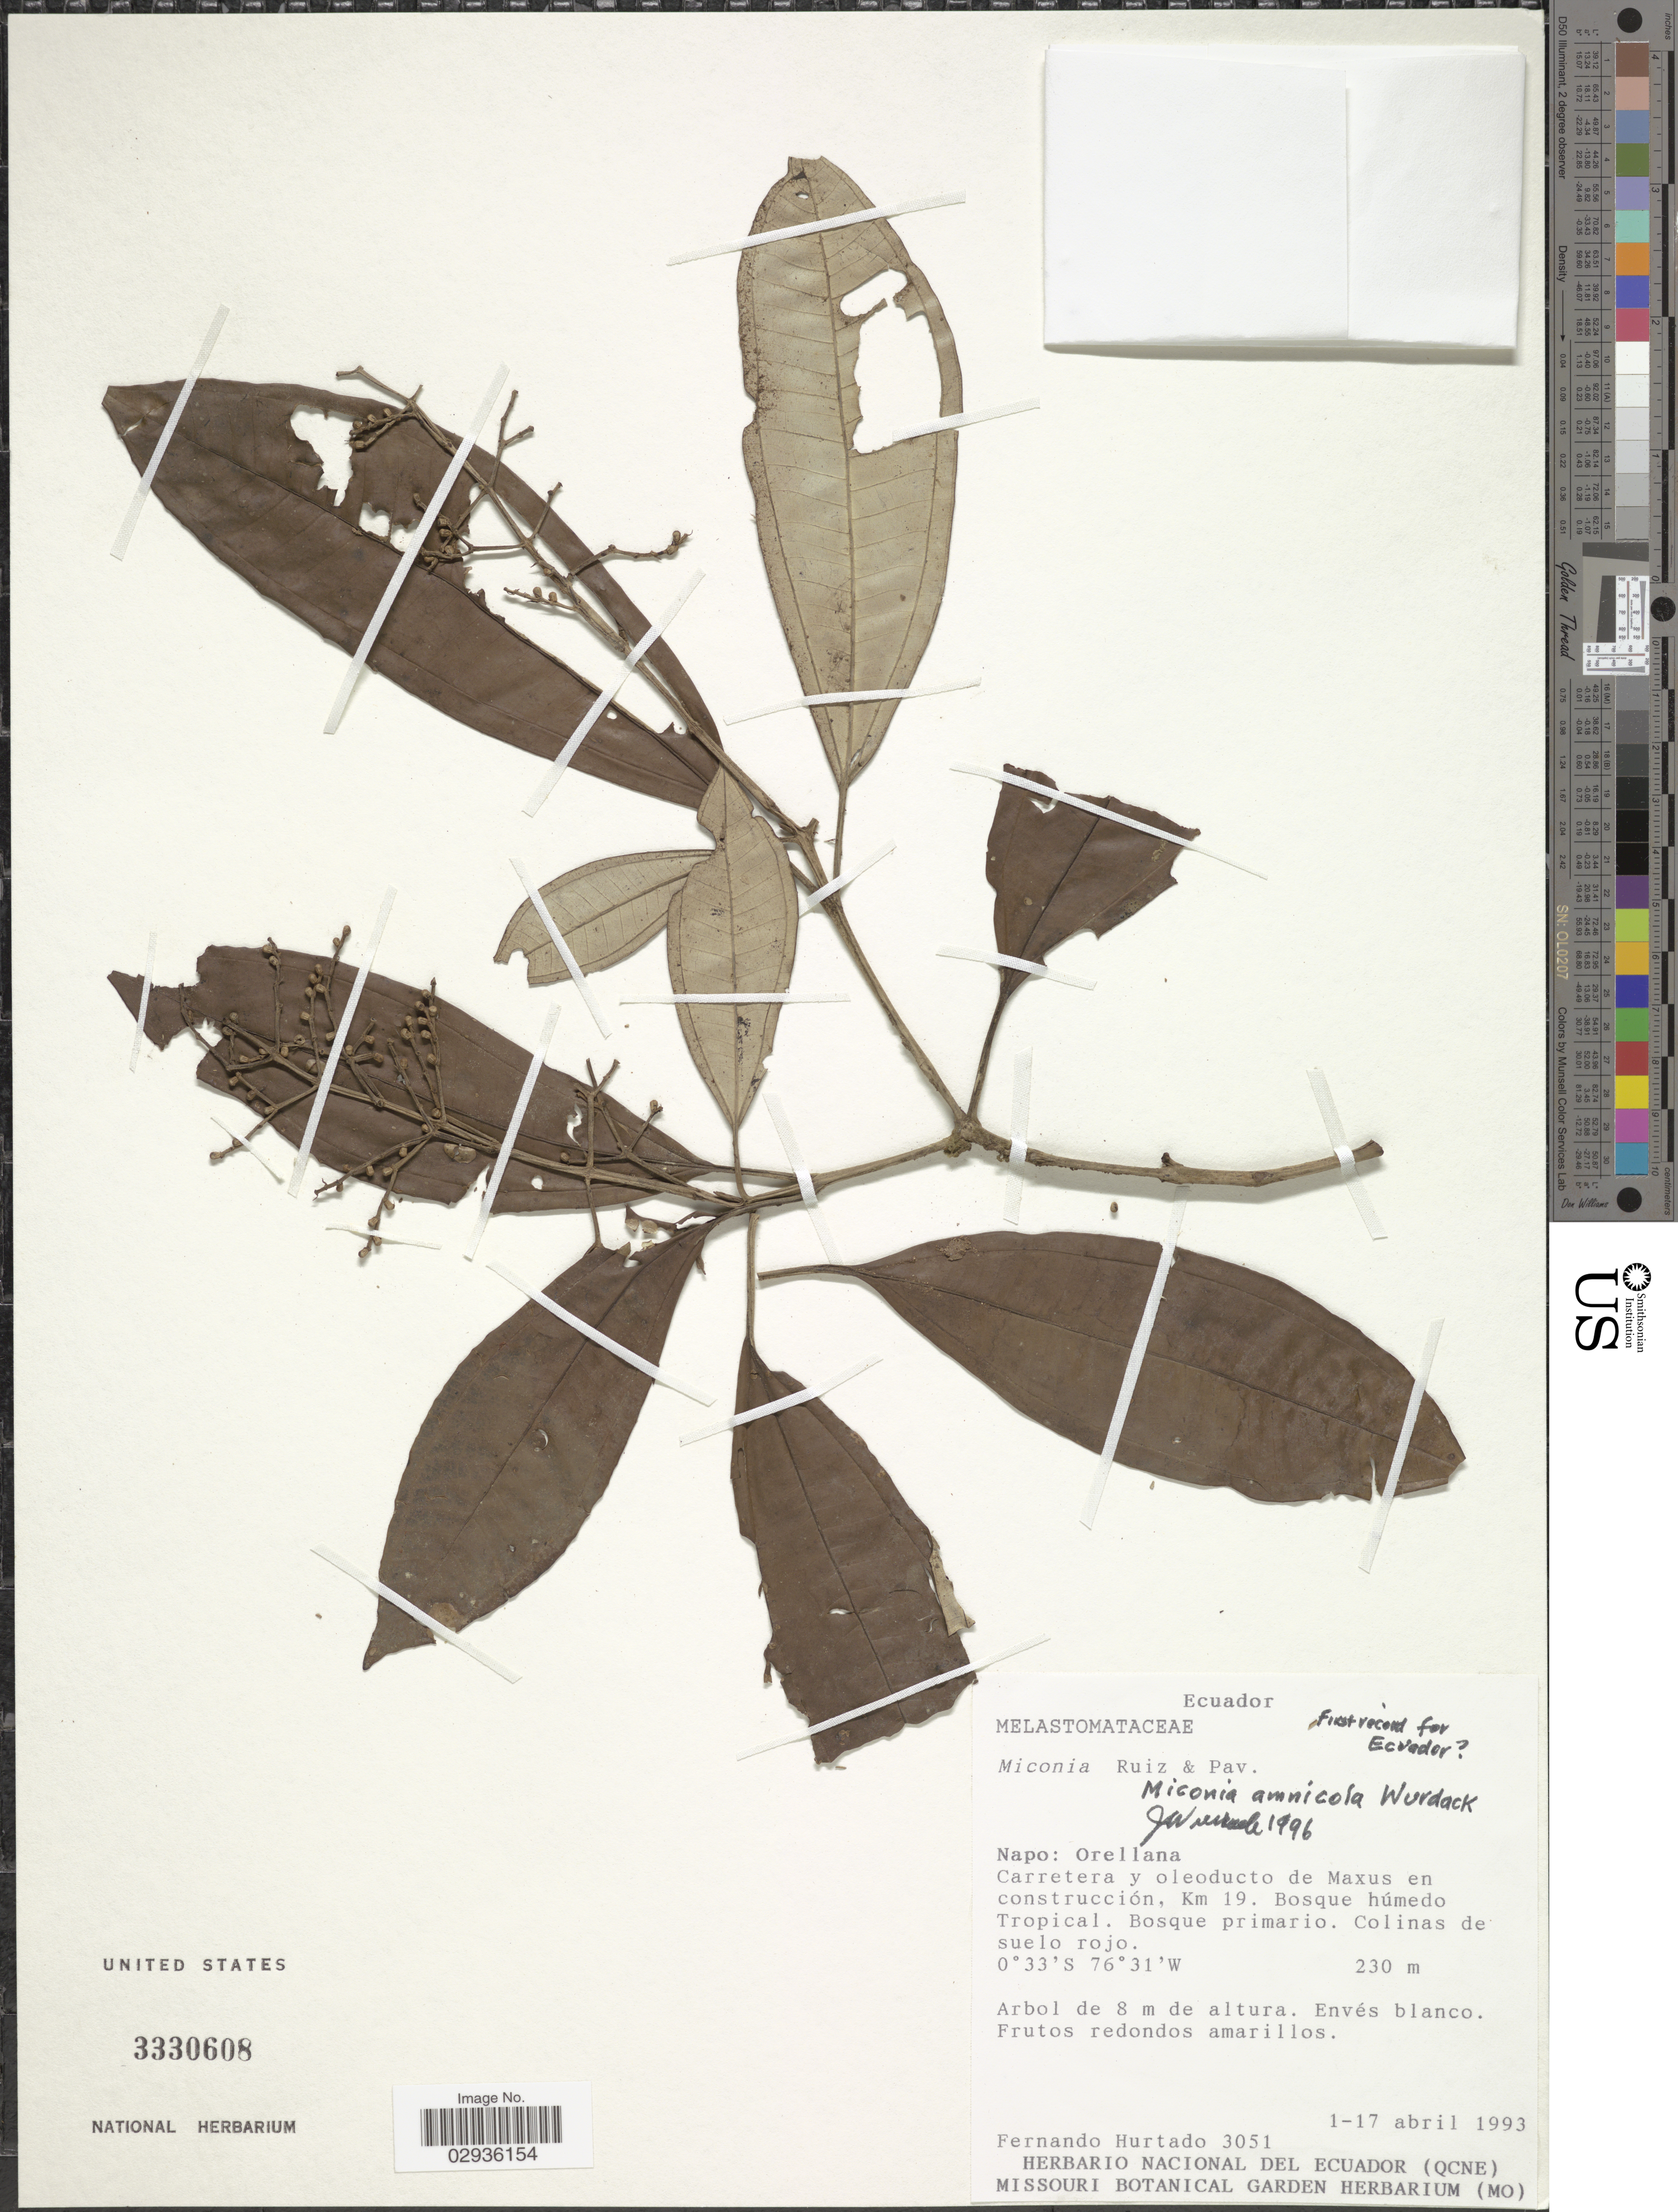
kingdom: Plantae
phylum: Tracheophyta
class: Magnoliopsida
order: Myrtales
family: Melastomataceae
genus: Miconia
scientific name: Miconia amnicola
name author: Wurdack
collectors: F. Hurtado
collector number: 3051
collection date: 1993-04-01/1993-04-17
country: Ecuador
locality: Napo: Orellana. Carretera y oleoducto de Maxus en construcción, Km 19.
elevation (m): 230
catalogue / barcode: US 3330608